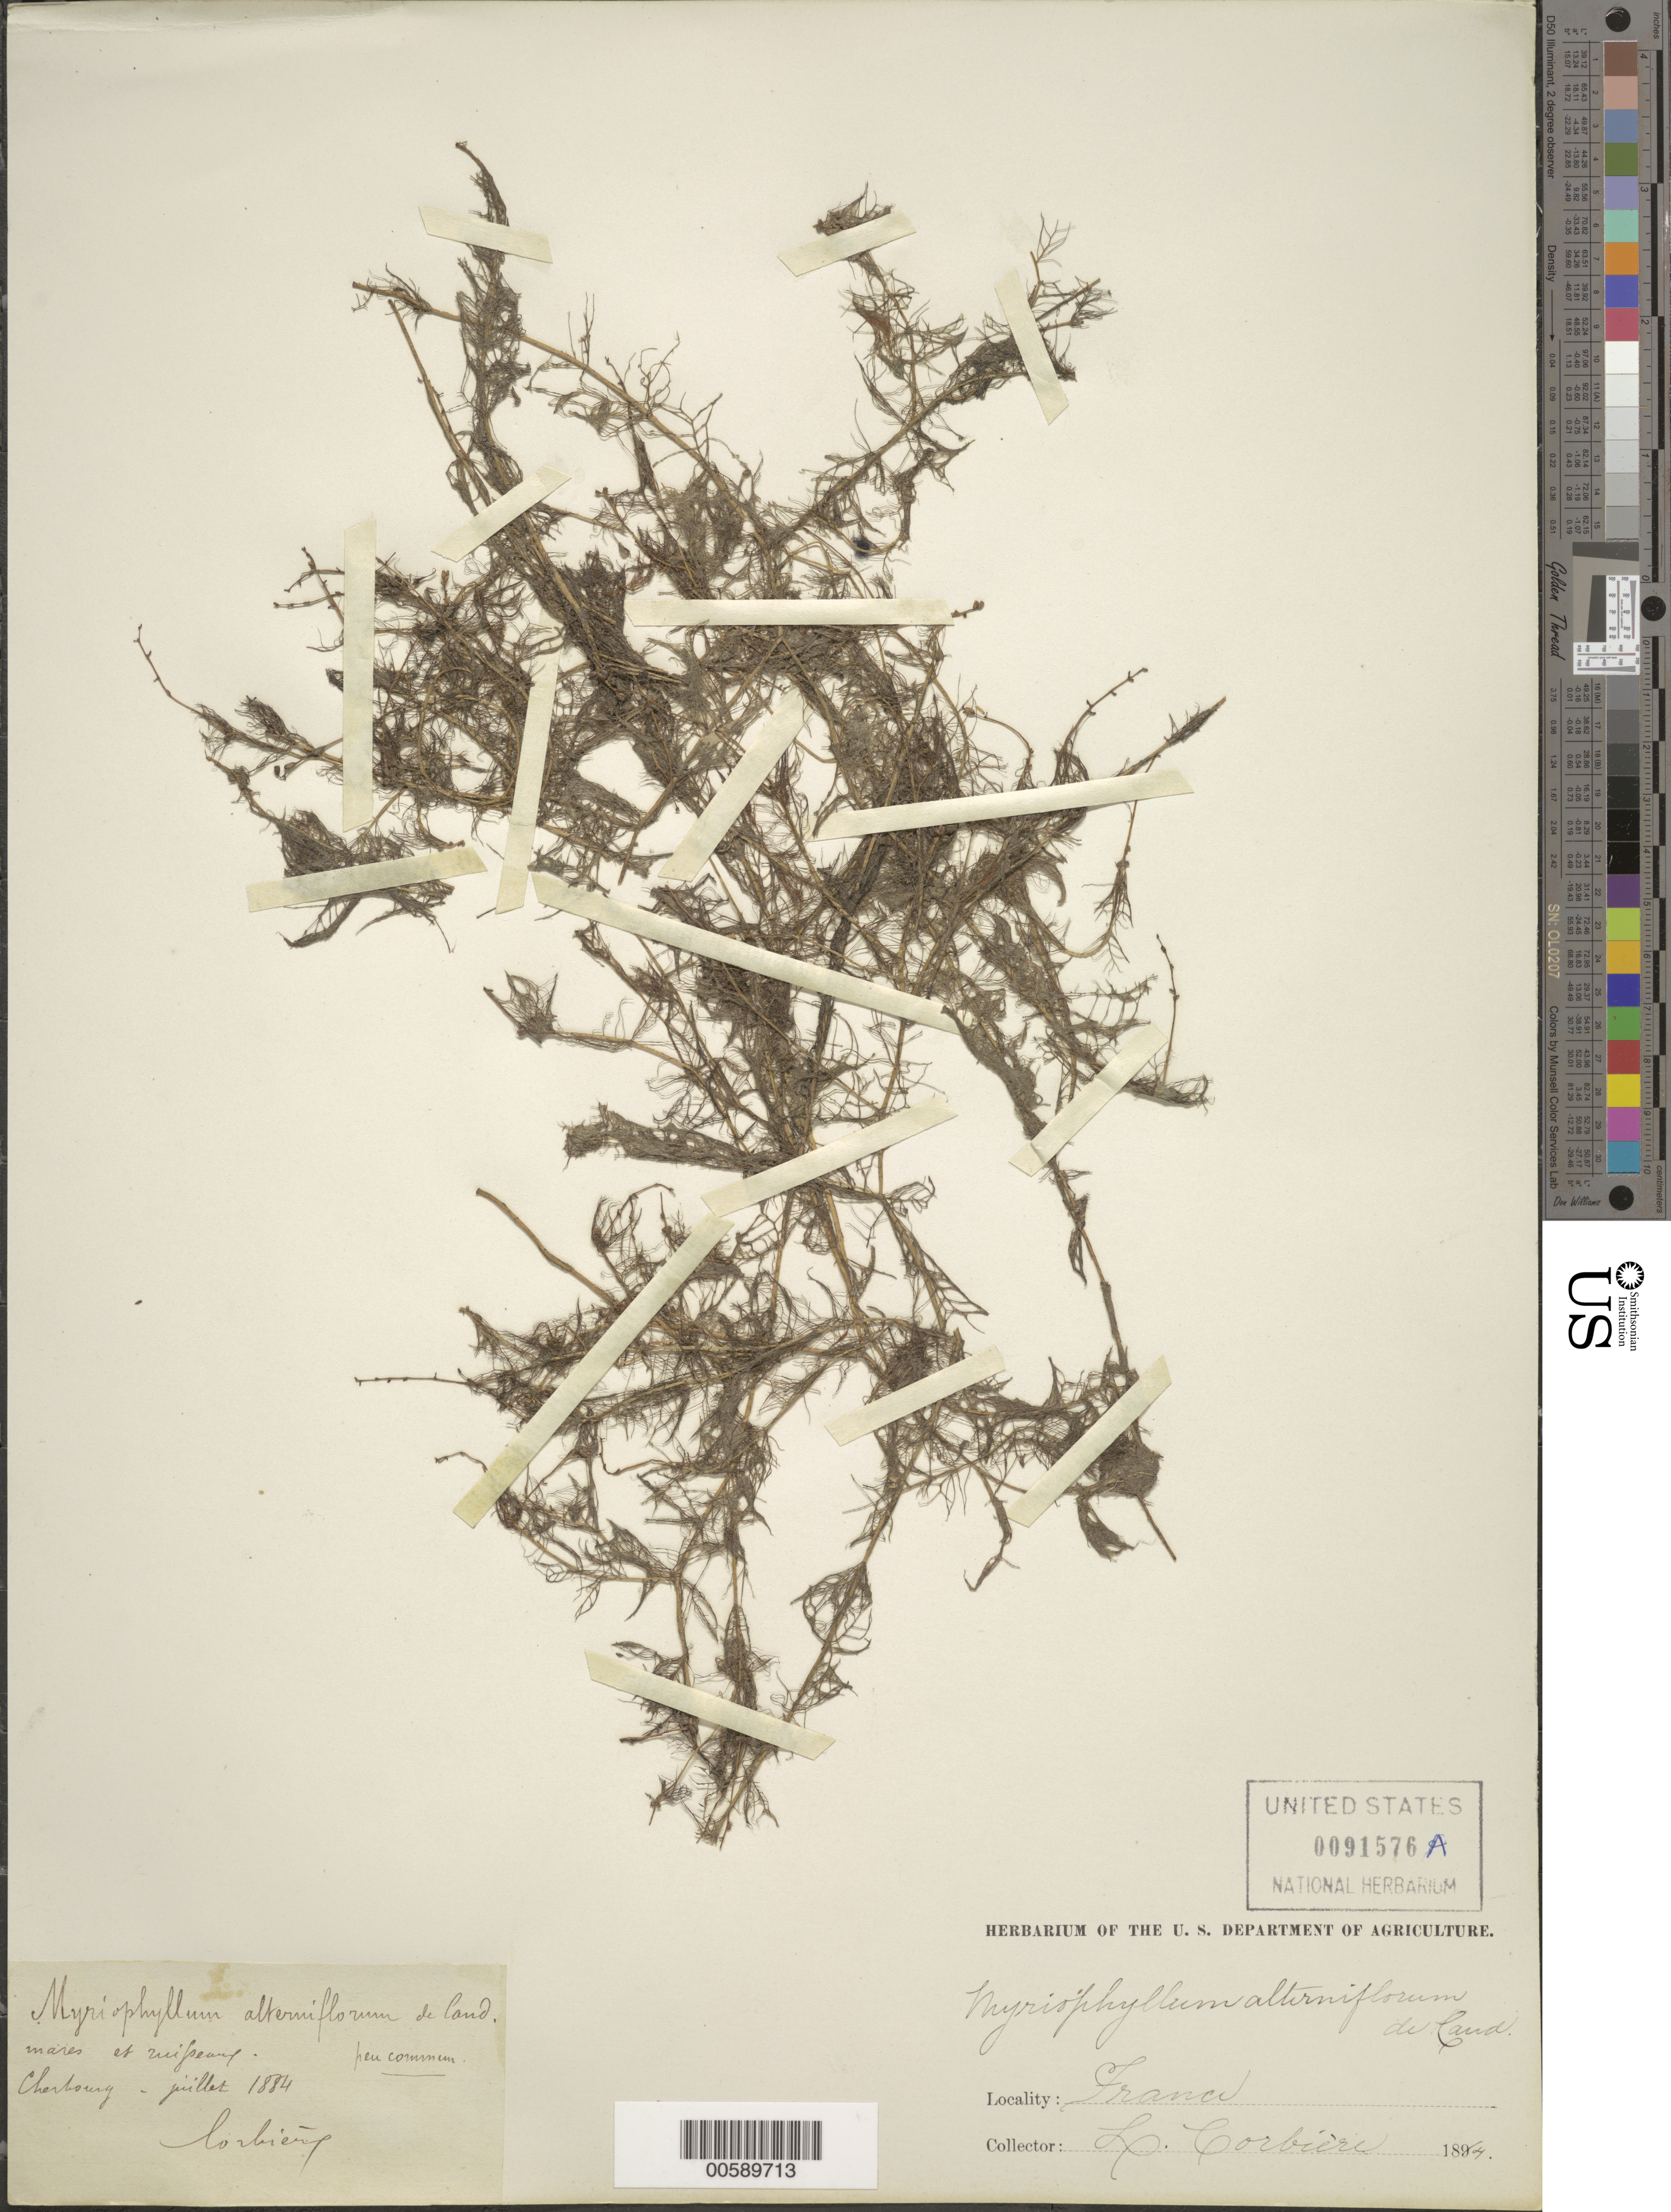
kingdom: Plantae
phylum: Tracheophyta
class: Magnoliopsida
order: Saxifragales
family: Haloragaceae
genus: Myriophyllum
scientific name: Myriophyllum alterniflorum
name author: DC.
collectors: L. Corbière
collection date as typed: Jul 1884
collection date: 1884-07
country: France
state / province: Normandie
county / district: Manche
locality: Cherbourg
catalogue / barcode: US 91576A